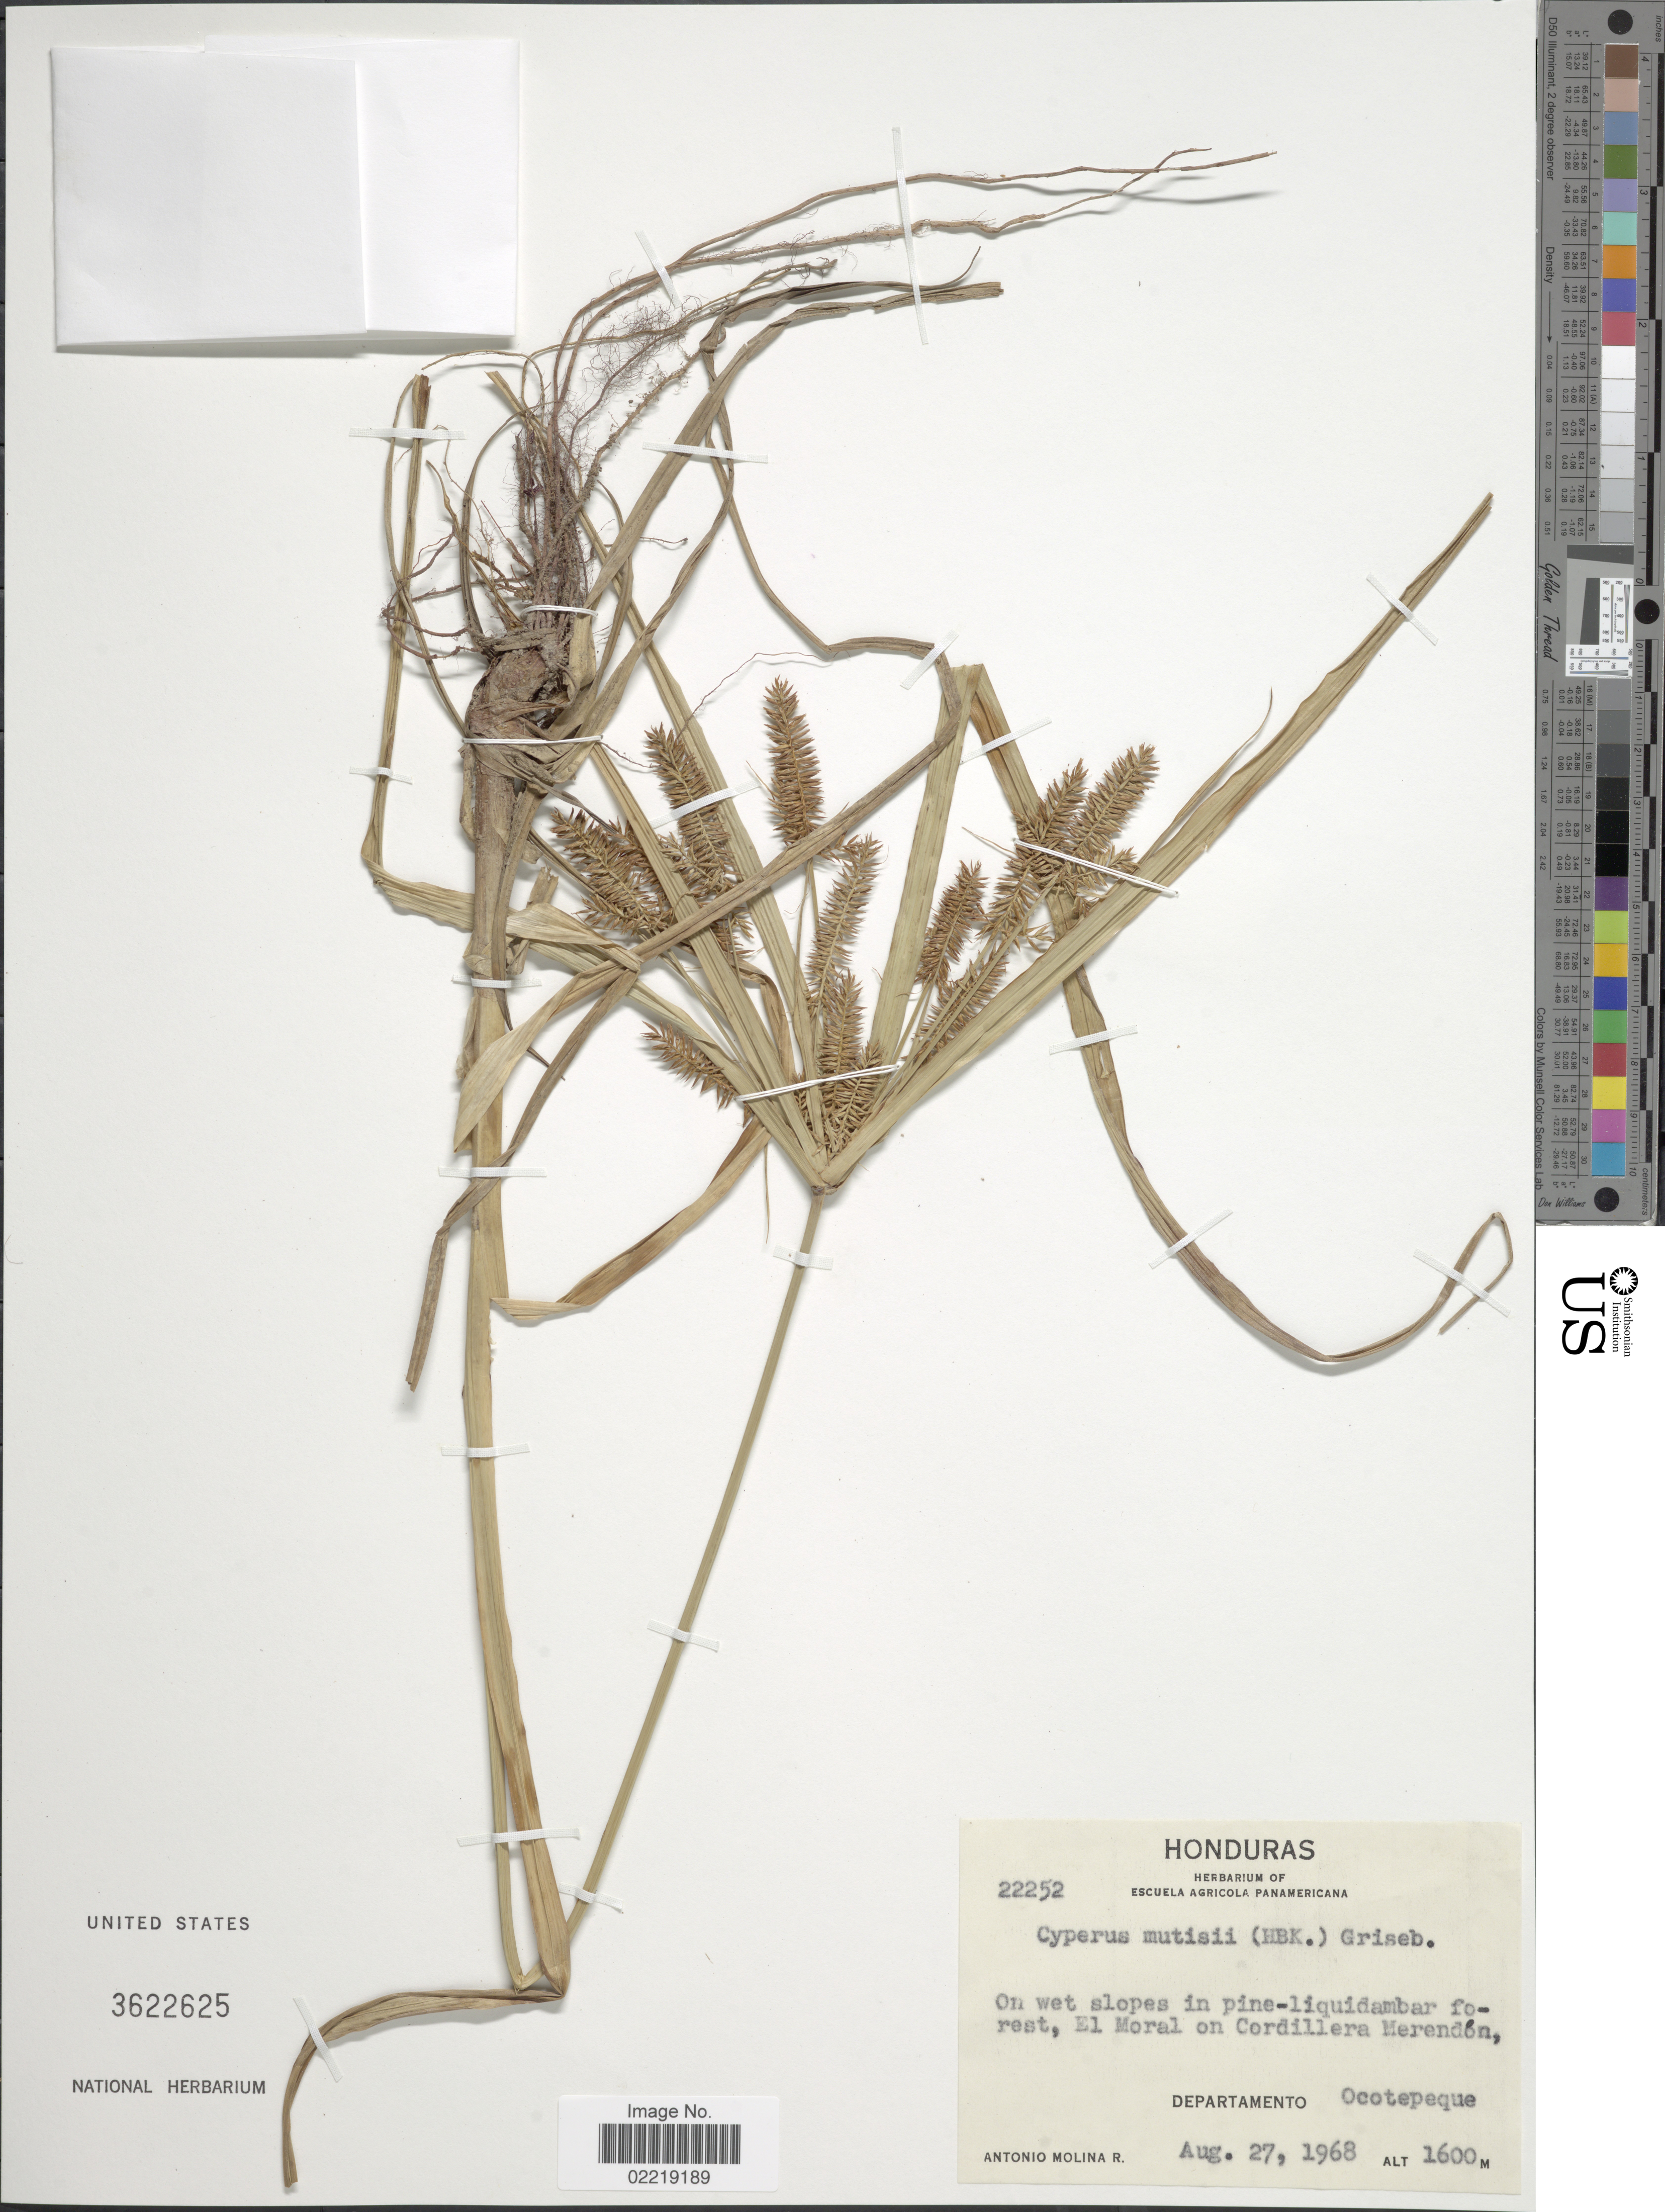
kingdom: Plantae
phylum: Tracheophyta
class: Liliopsida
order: Poales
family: Cyperaceae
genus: Cyperus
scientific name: Cyperus mutisii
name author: (Kunth) Andersson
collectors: A. Molina R.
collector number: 22252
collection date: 1968-08-27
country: Honduras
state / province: Ocotepeque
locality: El Moral on Cordillera Merendon, Departamento Ocotepeque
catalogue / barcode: US 3622625